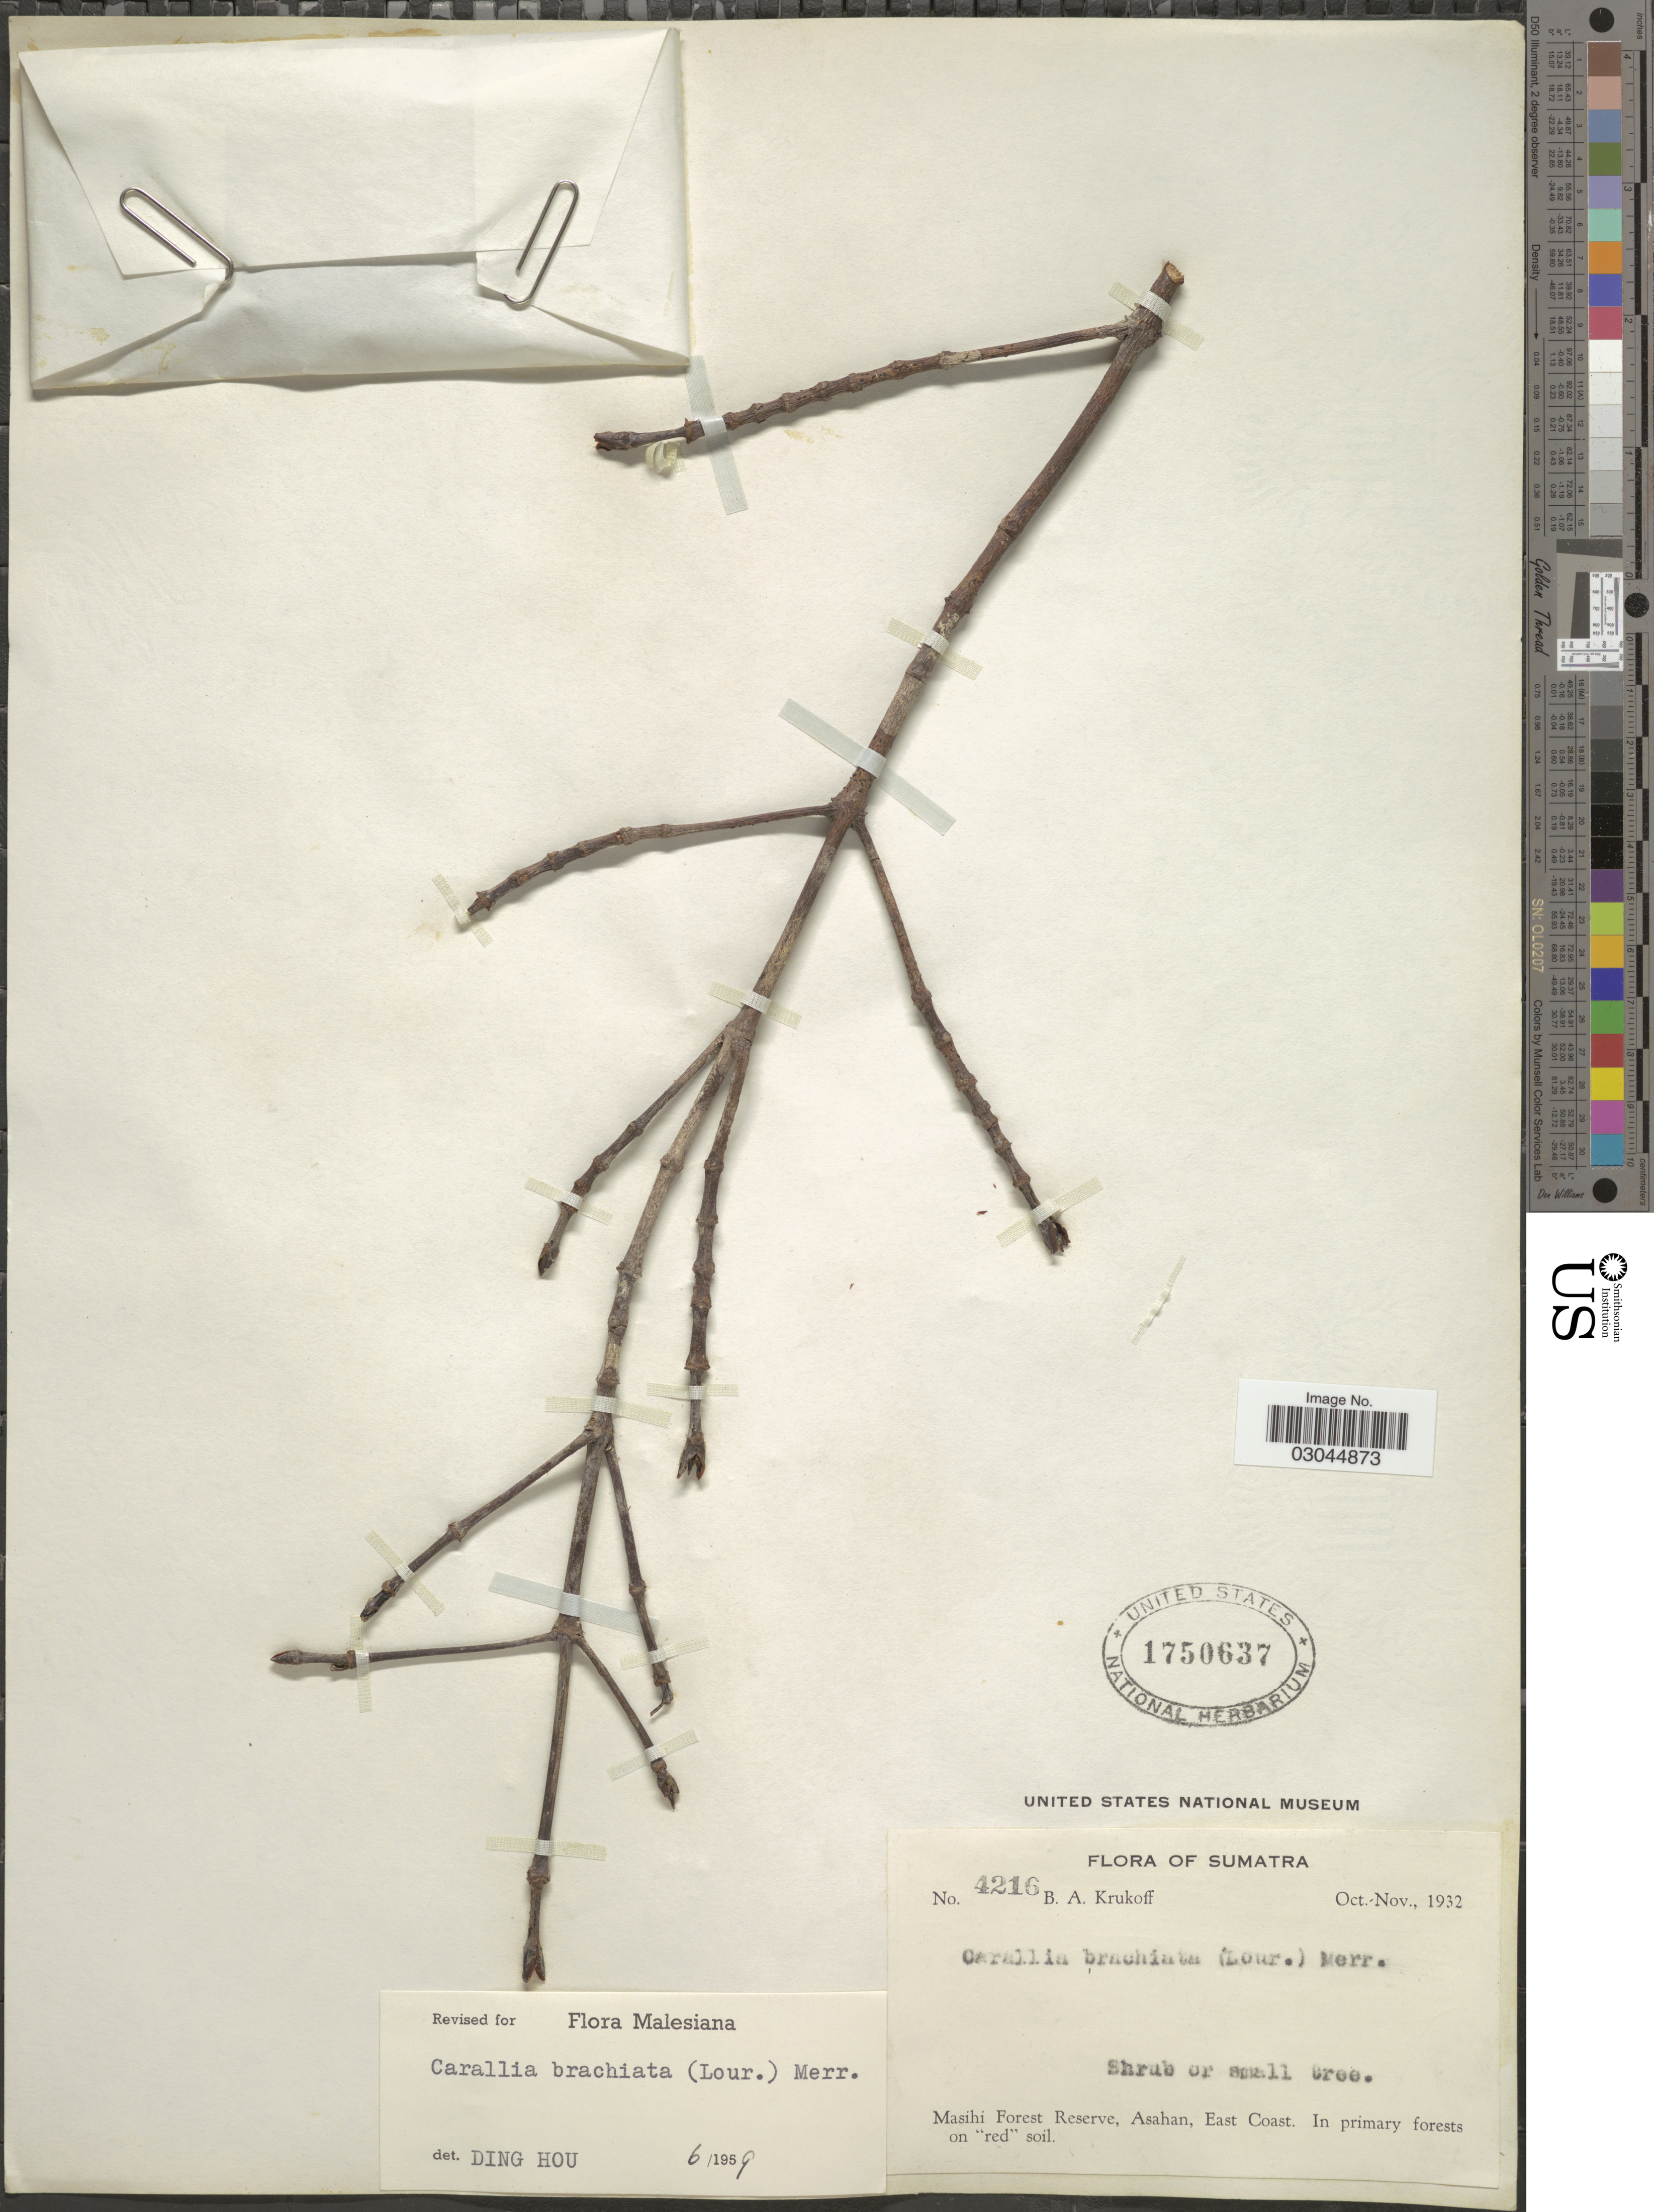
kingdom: Plantae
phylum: Tracheophyta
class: Magnoliopsida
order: Malpighiales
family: Rhizophoraceae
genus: Carallia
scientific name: Carallia brachiata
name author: (Lour.) Merr.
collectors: B. A. Krukoff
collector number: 4216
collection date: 1932-10/1932-11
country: Indonesia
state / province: Sumatra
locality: Masihi Forest Reserve, Asahan, East Coast.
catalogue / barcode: US 1750637